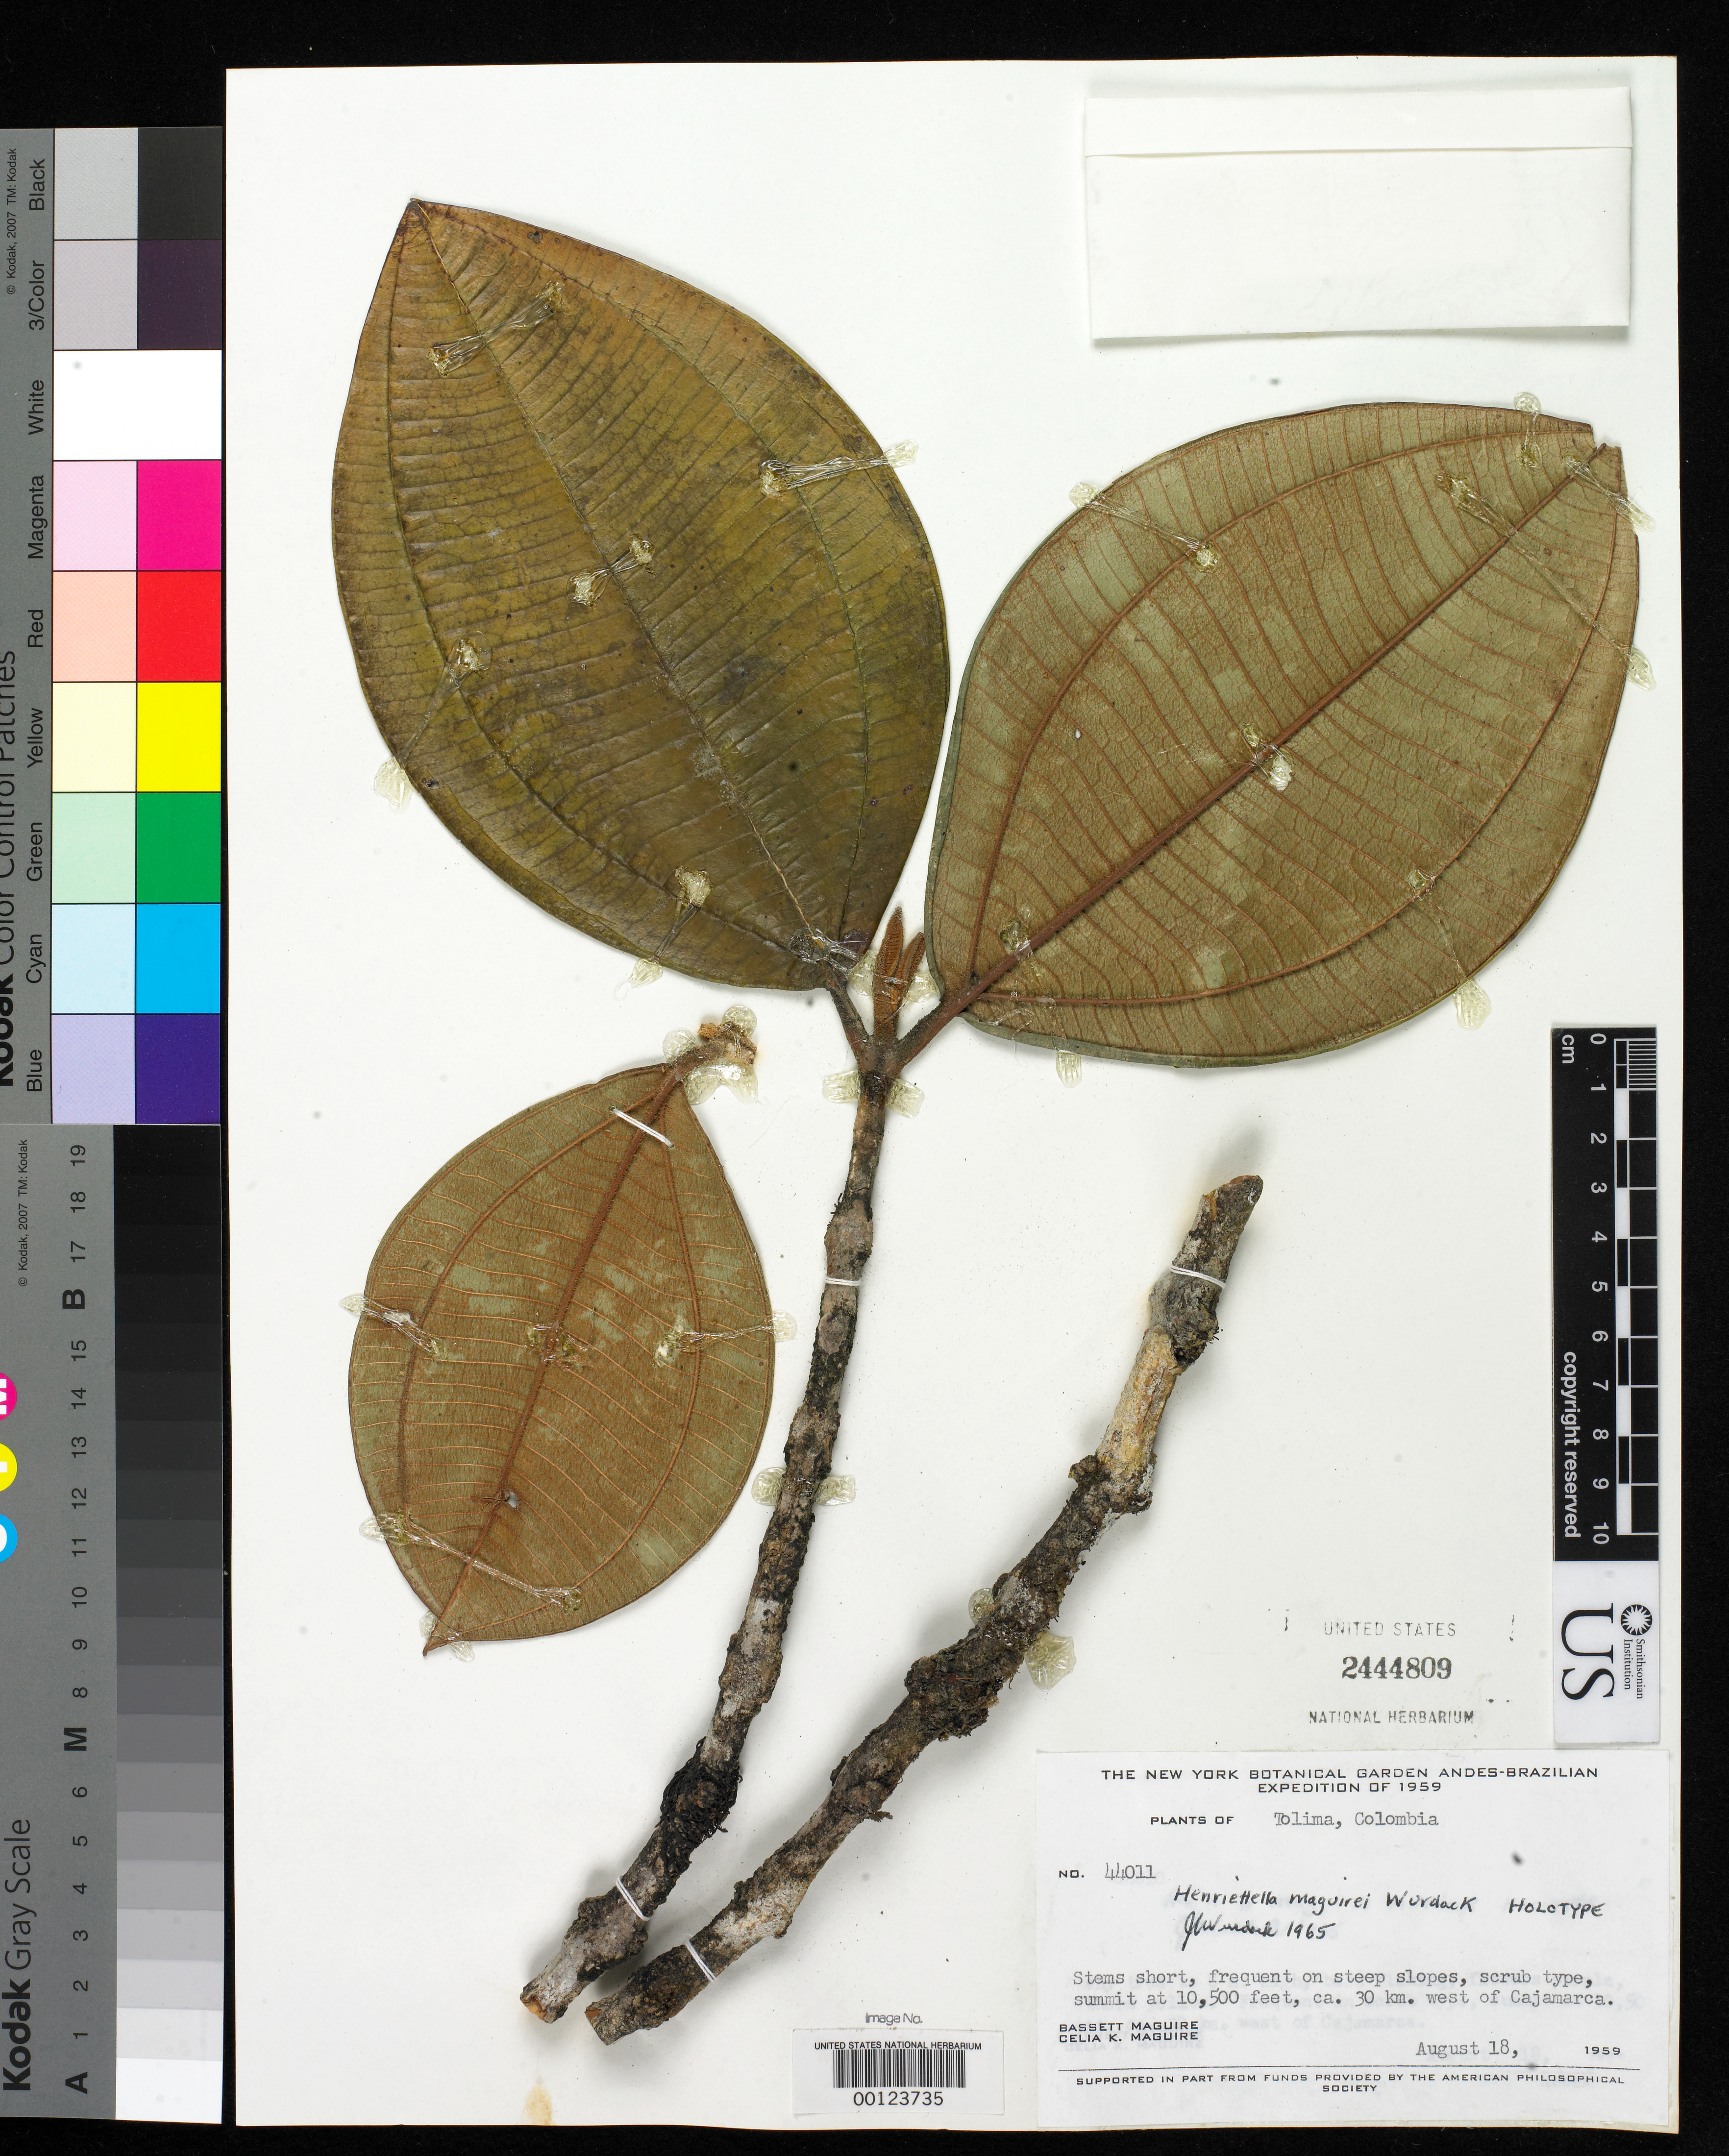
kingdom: Plantae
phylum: Tracheophyta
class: Magnoliopsida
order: Myrtales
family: Melastomataceae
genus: Henriettella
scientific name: Henriettella maguirei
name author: Wurdack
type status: Holotype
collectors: B. Maguire & C. K. Maguire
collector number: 44011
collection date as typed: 18 Aug 1959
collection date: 1959-08-18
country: Colombia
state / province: Tolima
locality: Cajamarca.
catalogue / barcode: US 2444809